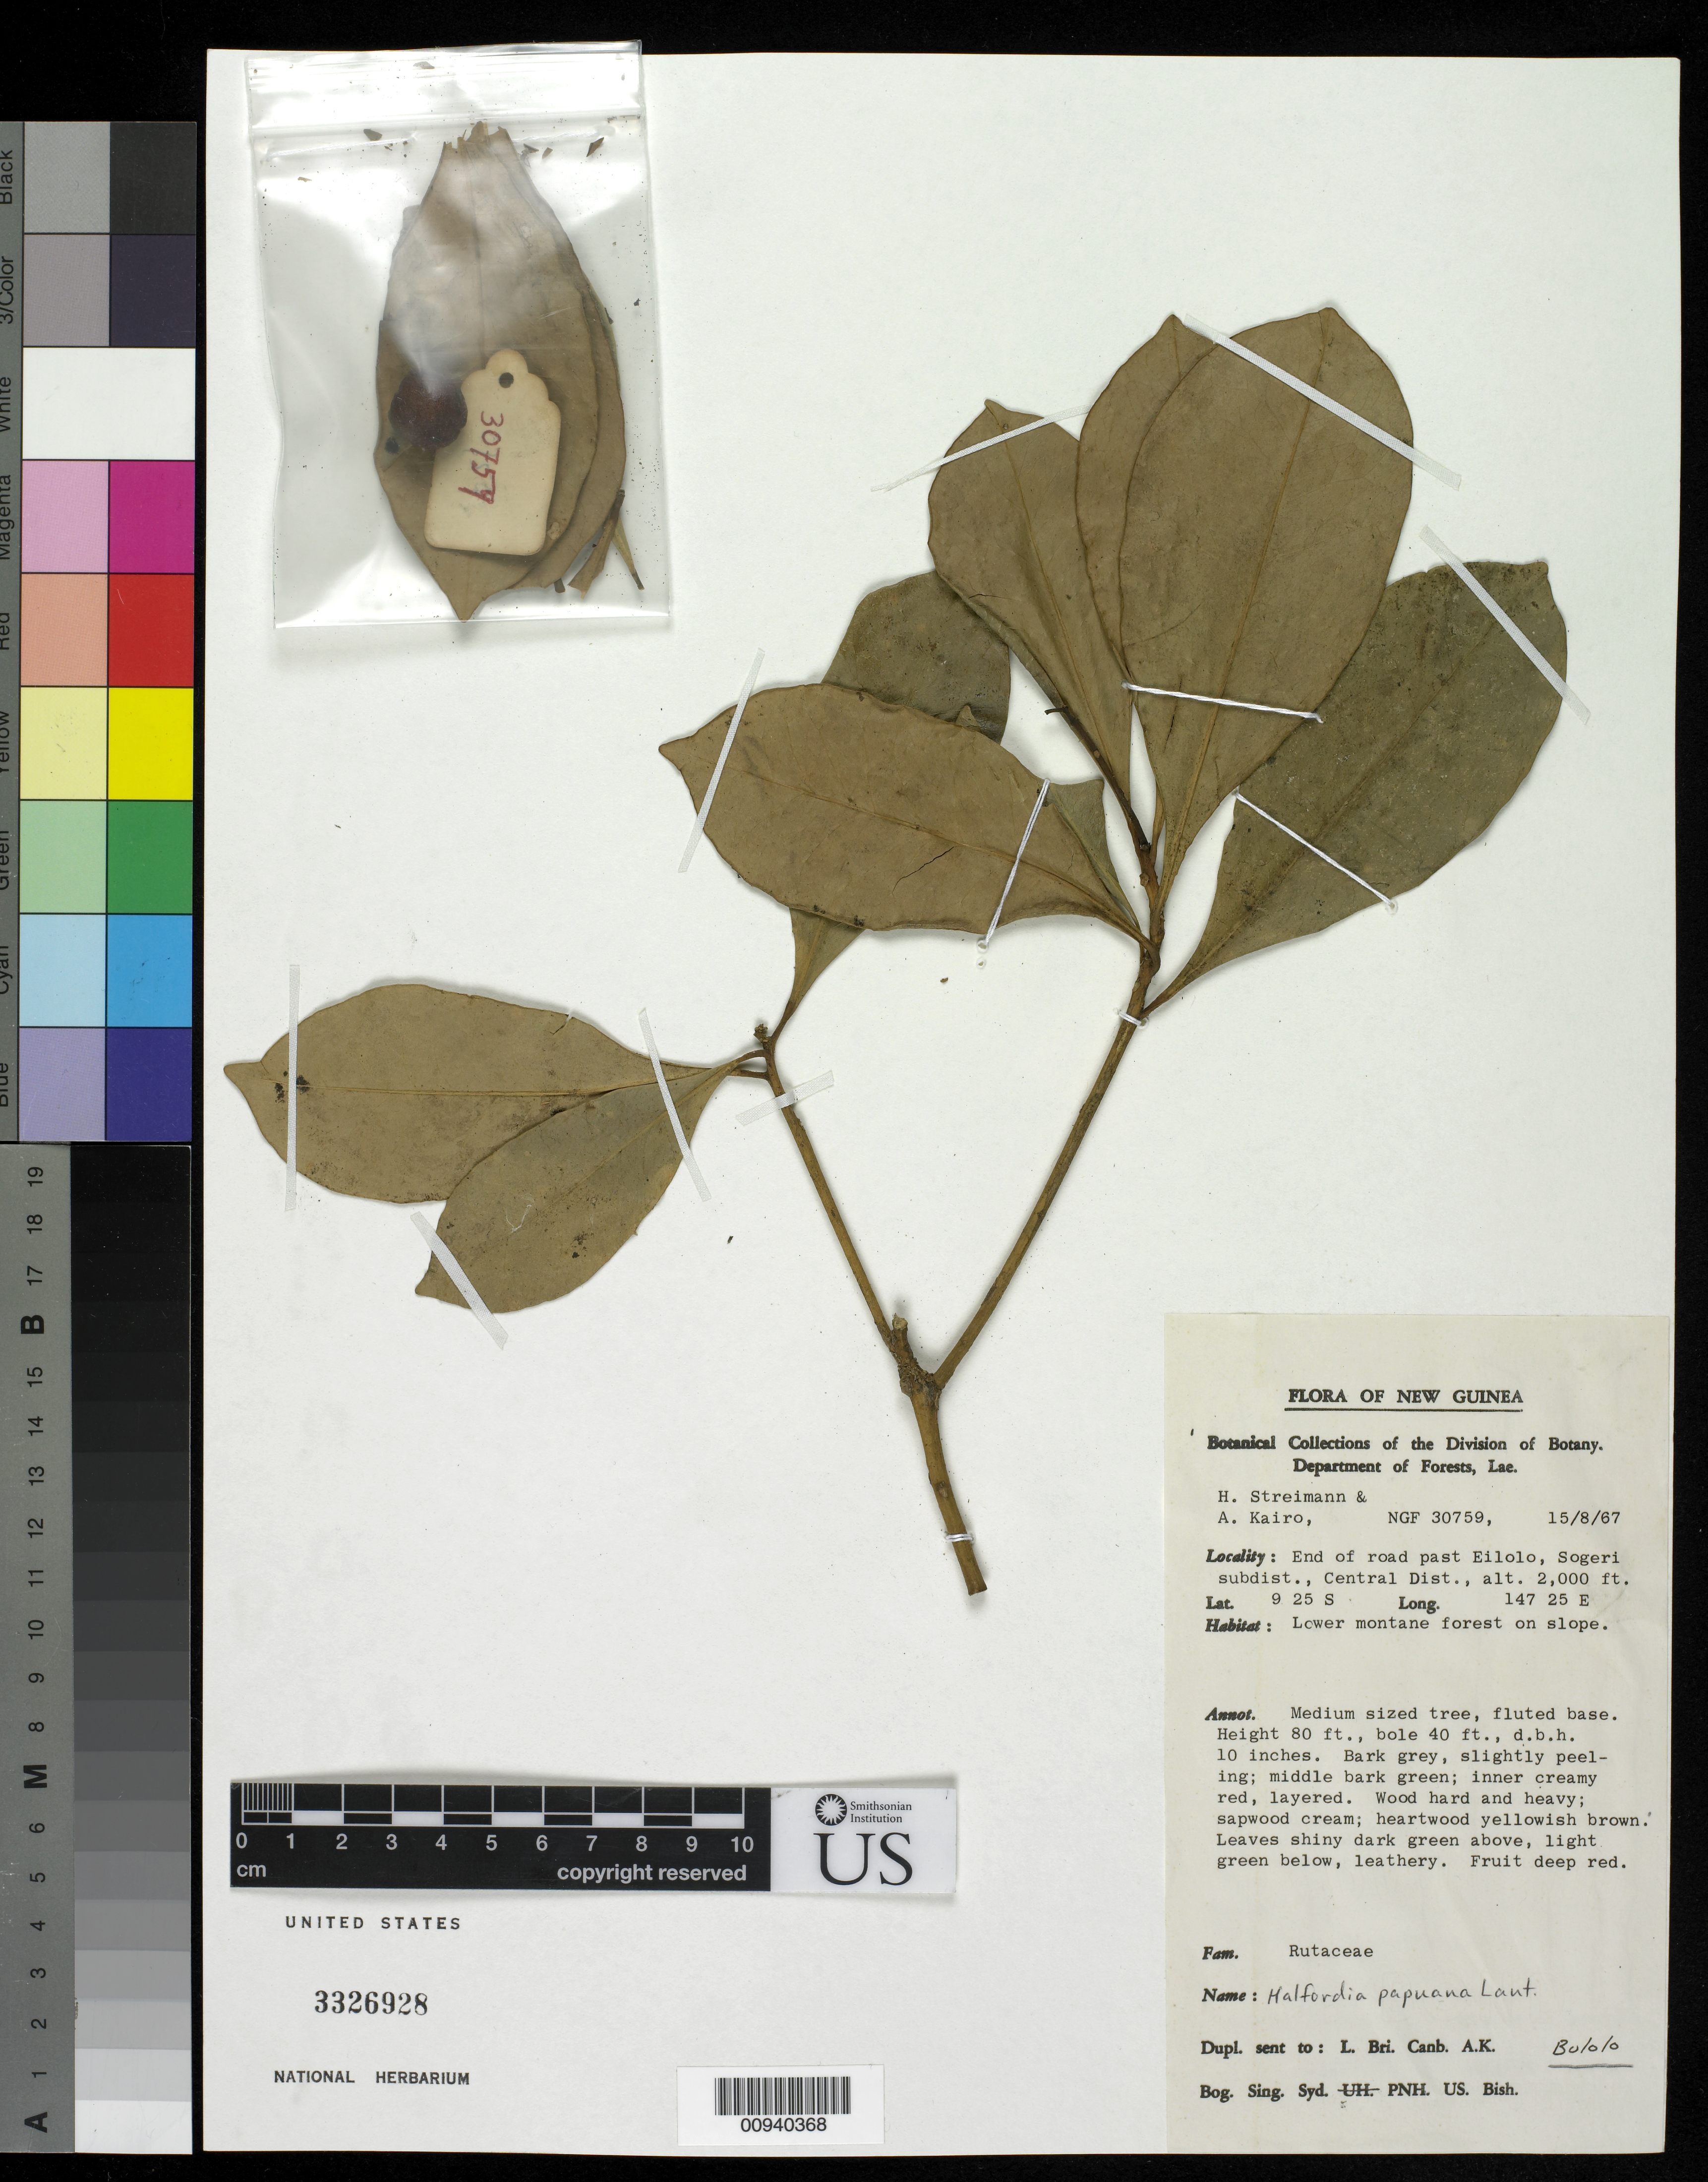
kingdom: Plantae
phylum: Tracheophyta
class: Magnoliopsida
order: Sapindales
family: Rutaceae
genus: Halfordia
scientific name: Halfordia papuana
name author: Lauterb.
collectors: H. Streimann & A. Kairo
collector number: NGF 30759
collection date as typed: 15 Aug 1967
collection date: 1967-08-15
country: Papua New Guinea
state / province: Central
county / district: Sogeri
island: New Guinea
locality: End of road past Eilolo.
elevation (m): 610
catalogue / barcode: US 3326928